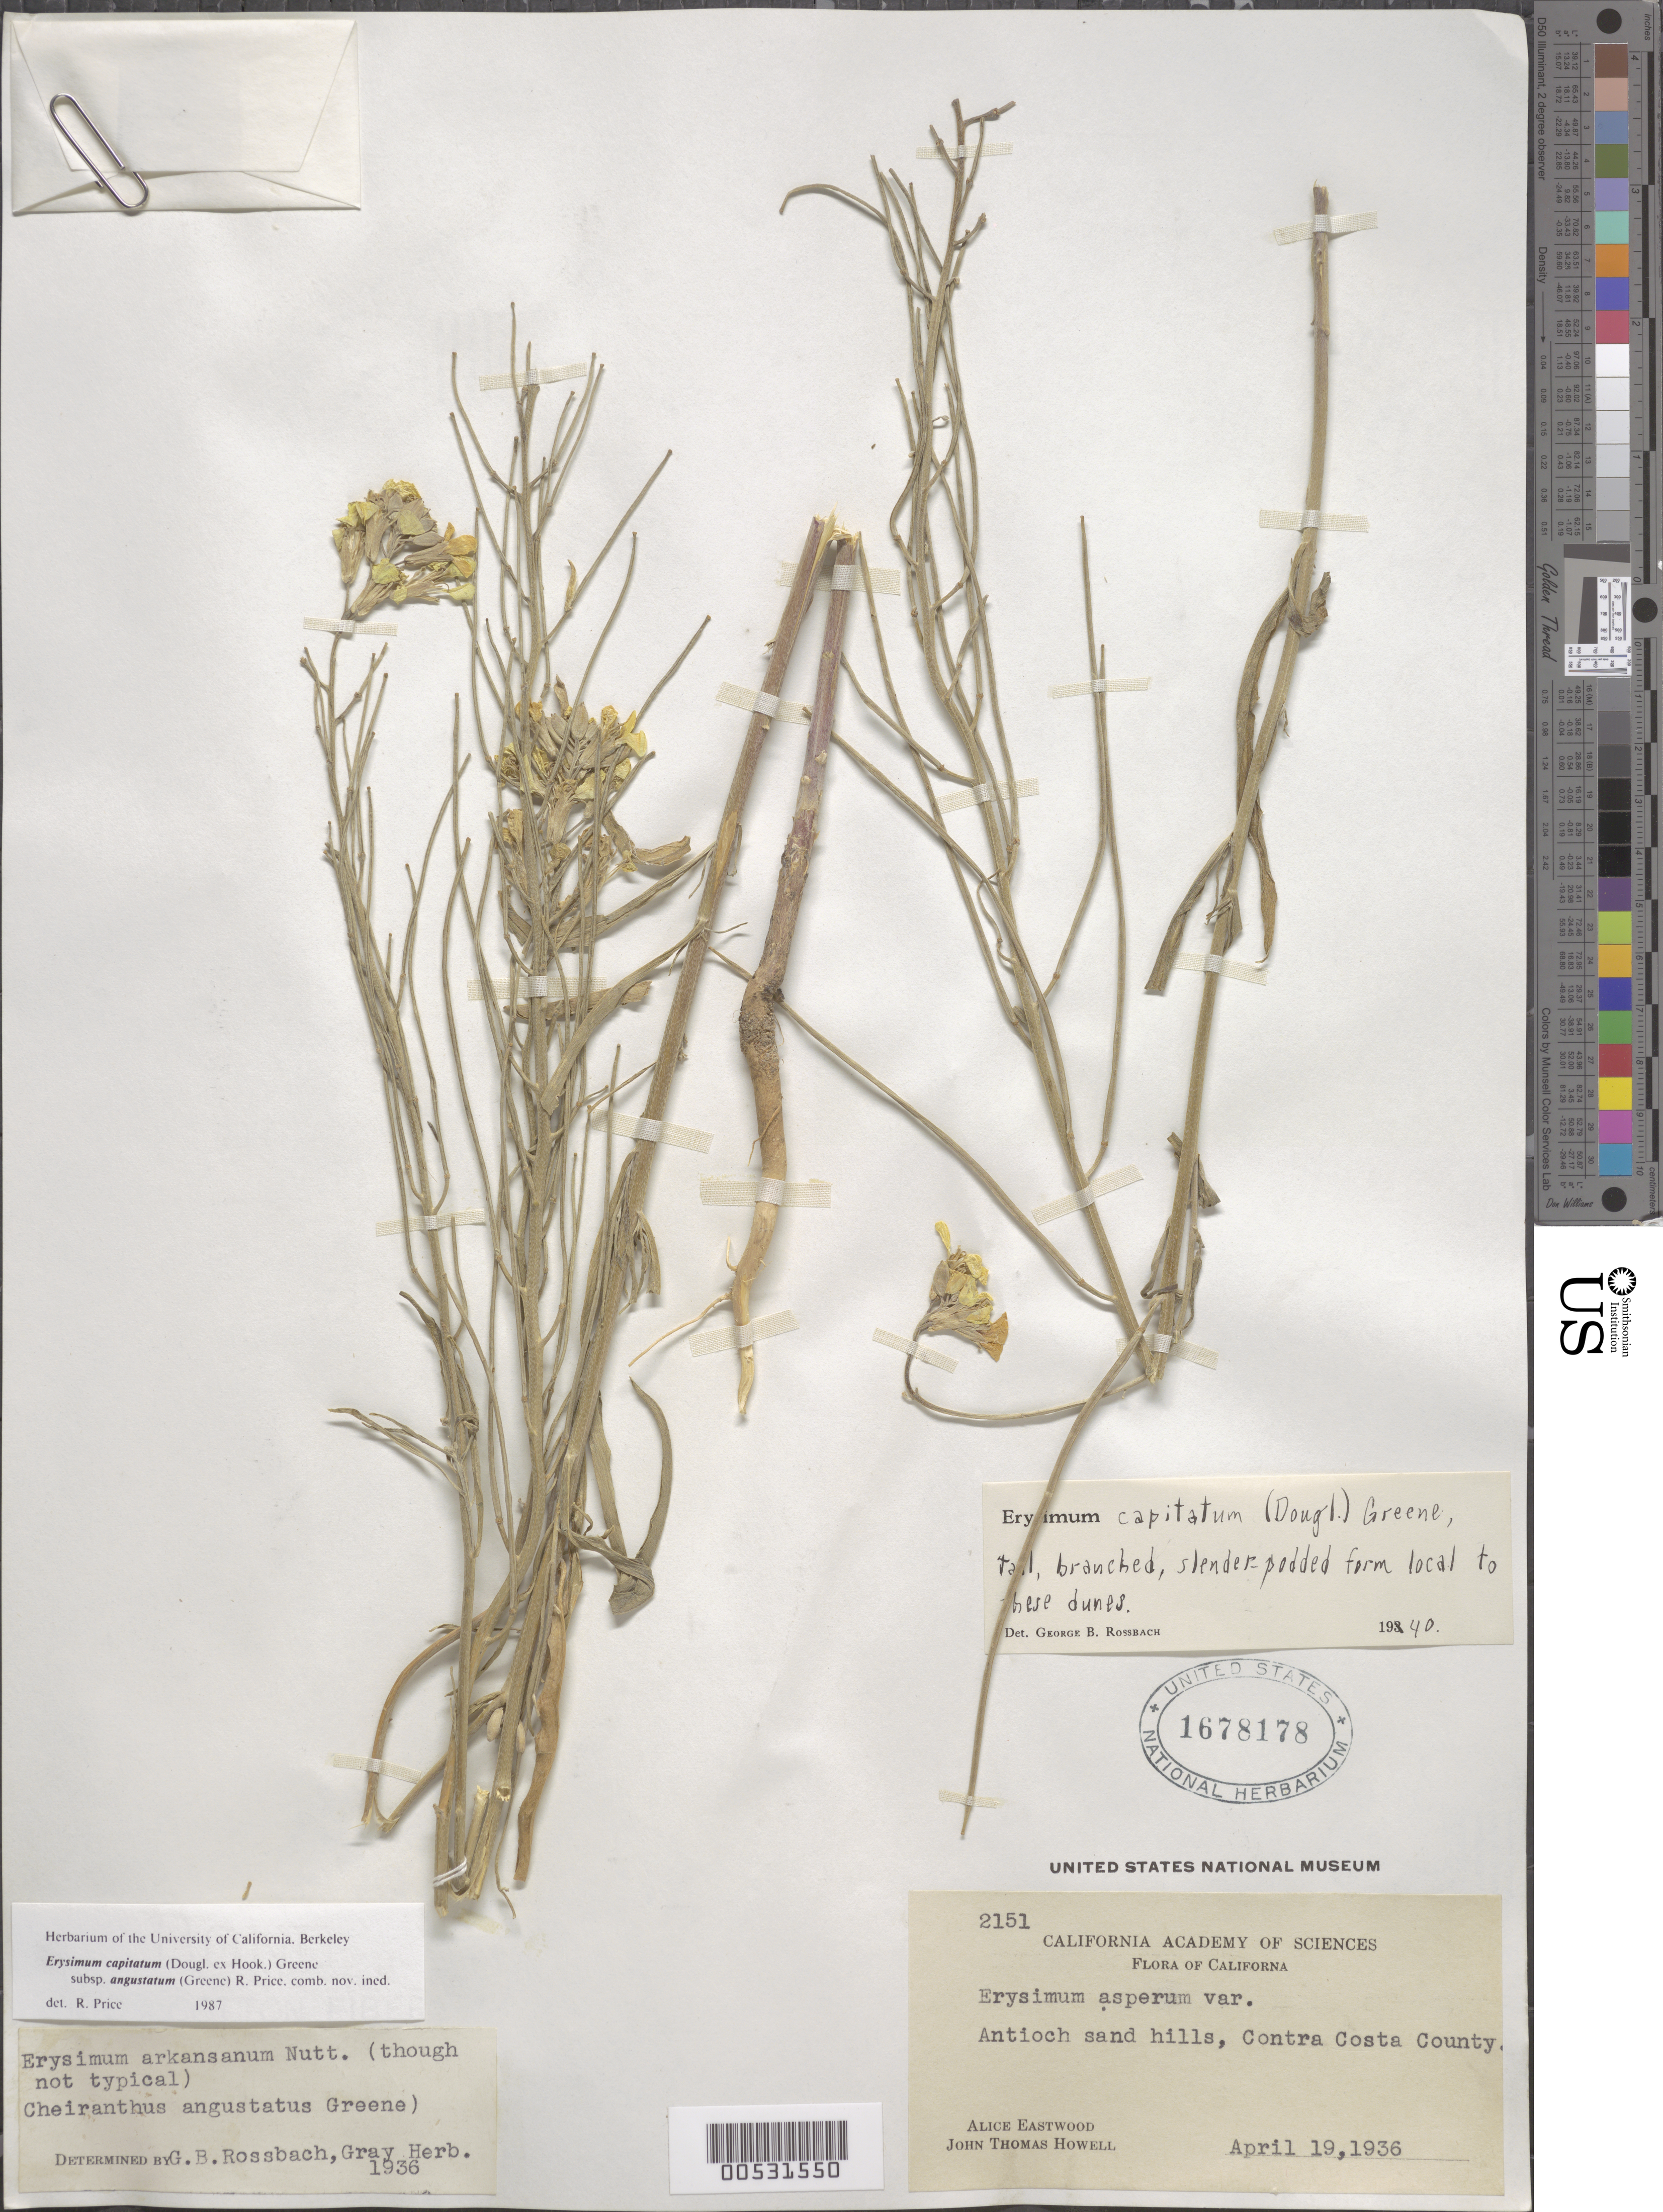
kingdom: Plantae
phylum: Tracheophyta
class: Magnoliopsida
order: Brassicales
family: Brassicaceae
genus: Erysimum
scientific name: Erysimum capitatum var. angustatum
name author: Greene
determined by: Price, R.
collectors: A. Eastwood & J. T. Howell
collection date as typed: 19 Apr 1936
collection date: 1936-04-19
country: United States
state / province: California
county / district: Contra Costa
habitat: Sand hills.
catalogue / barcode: US 1678178